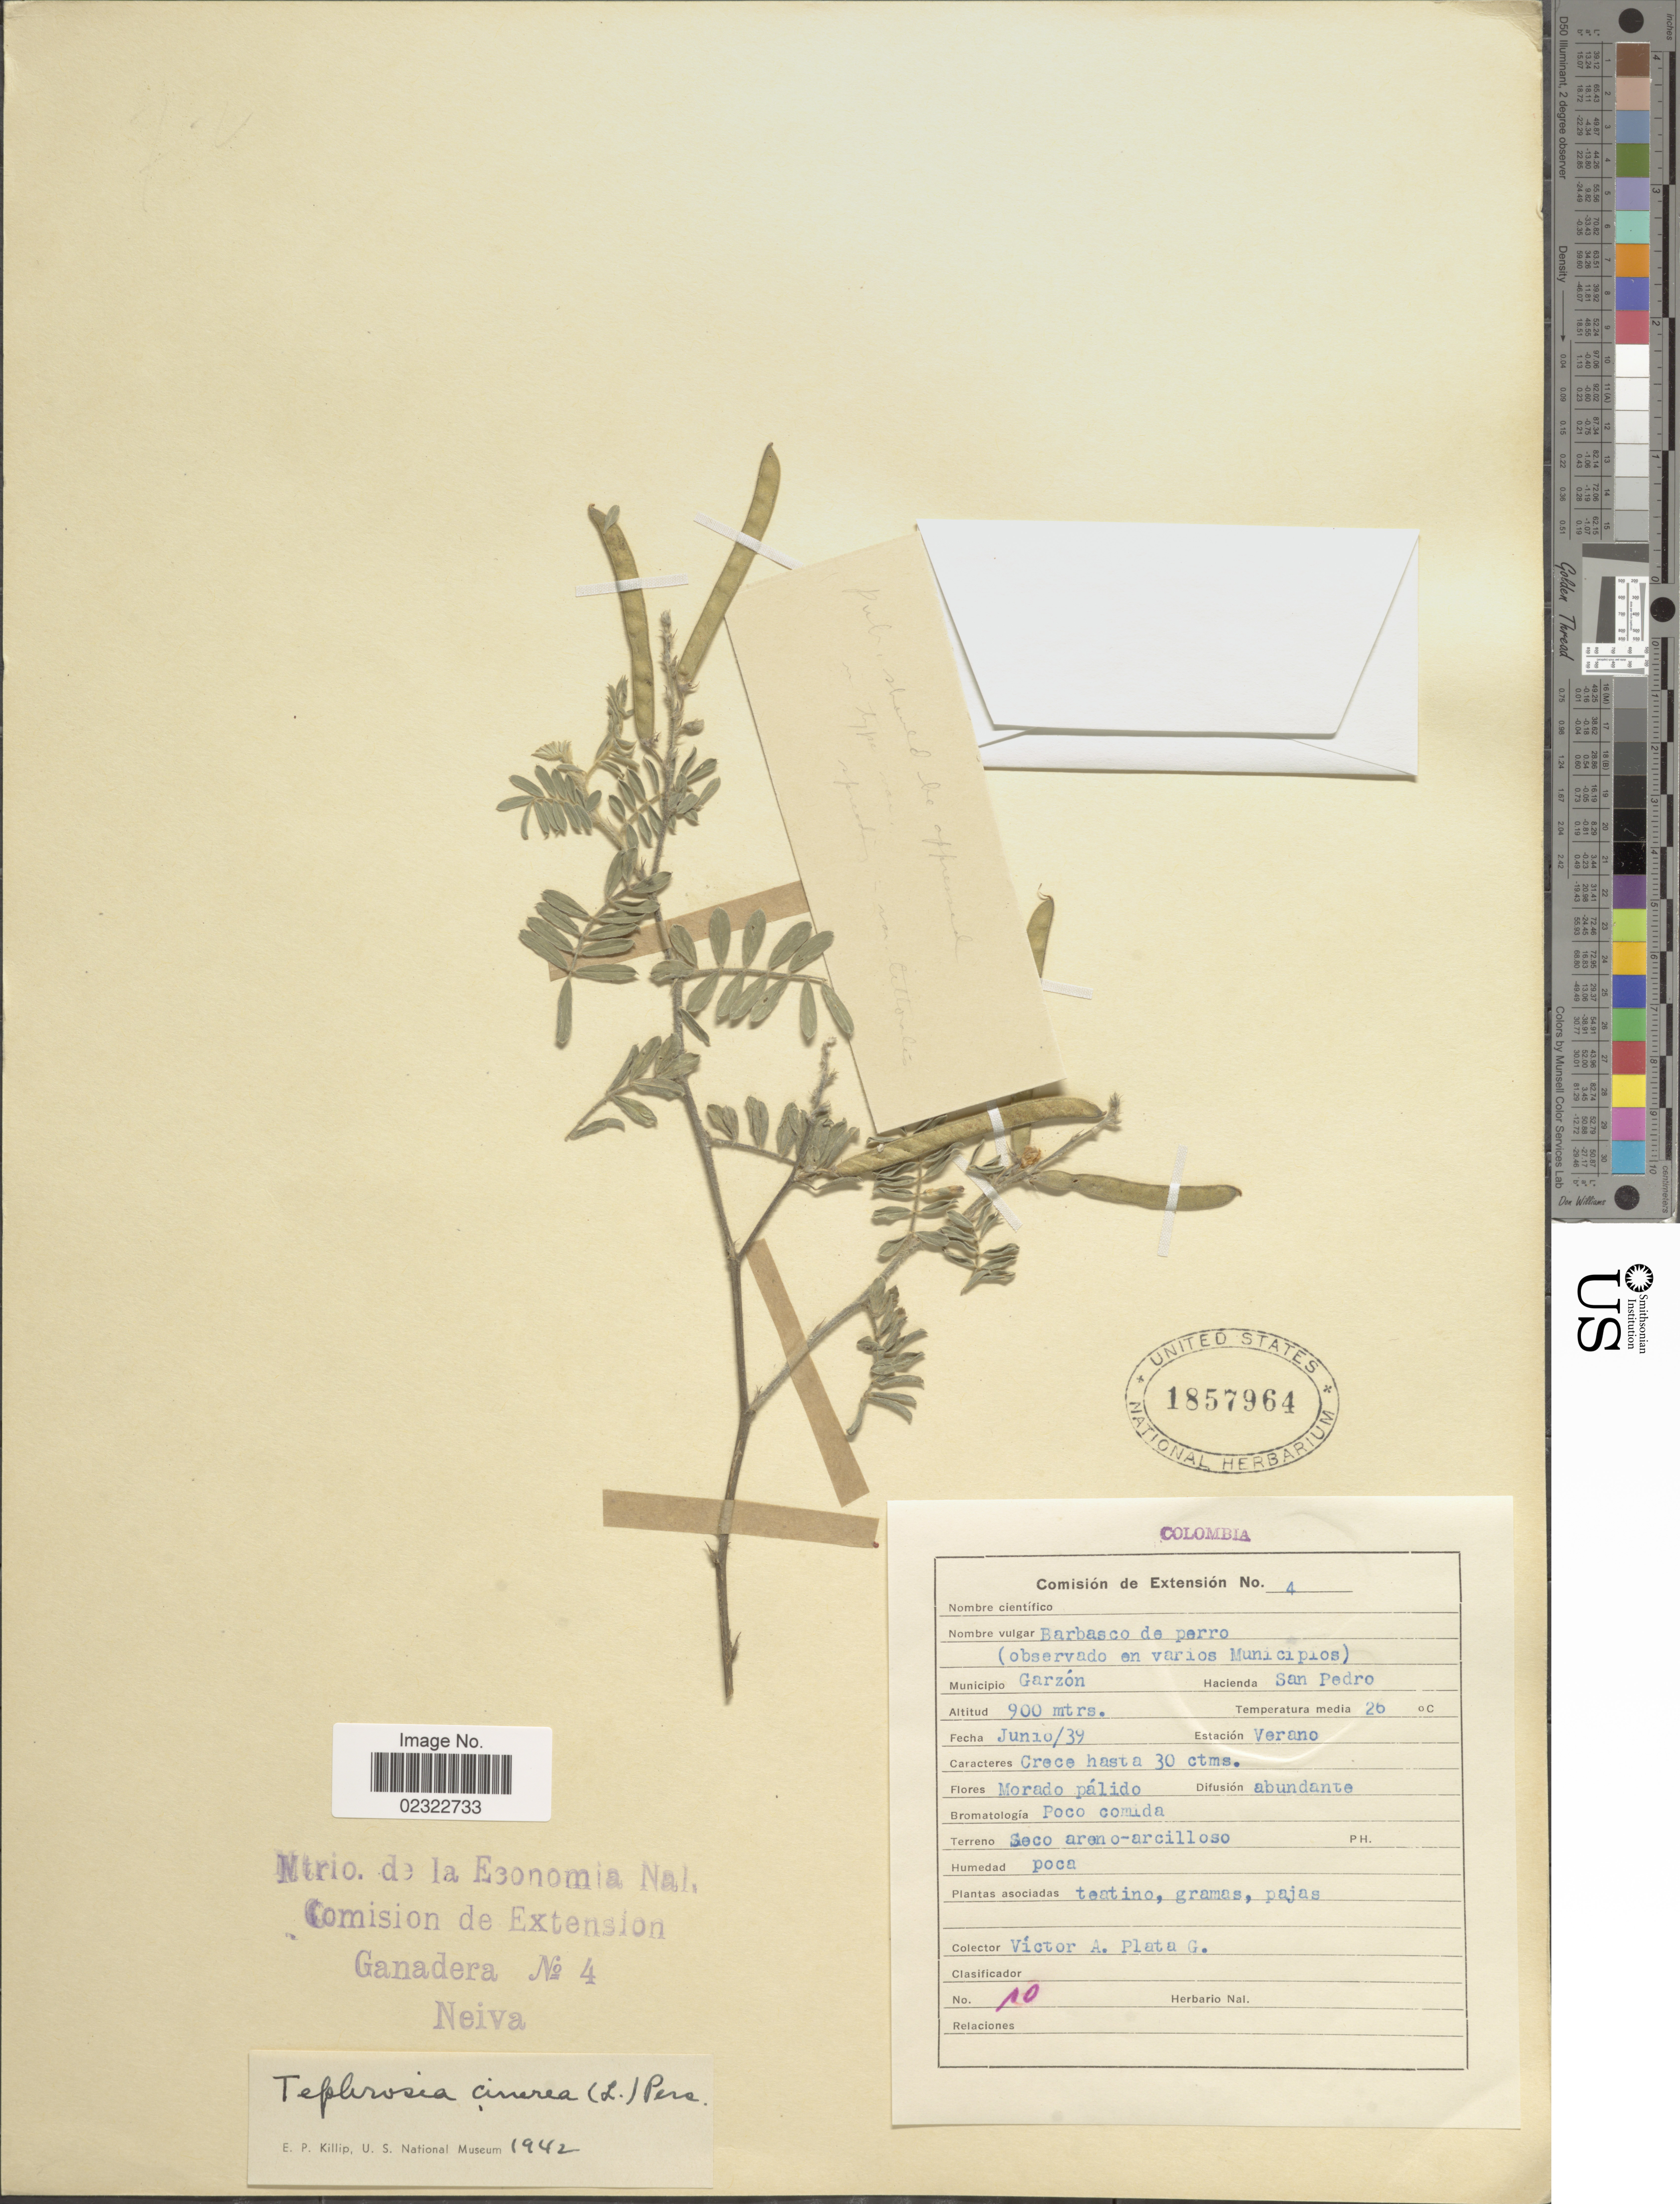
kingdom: Plantae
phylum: Tracheophyta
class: Magnoliopsida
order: Fabales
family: Fabaceae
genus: Tephrosia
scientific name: Tephrosia cinerea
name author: (L.) Pers.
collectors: V. Plata Garcia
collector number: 10/4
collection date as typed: Transcribed d/m/y: /6/39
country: Colombia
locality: Municipio Garzon. Hacienda San Pedro.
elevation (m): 900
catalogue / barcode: US 1857964